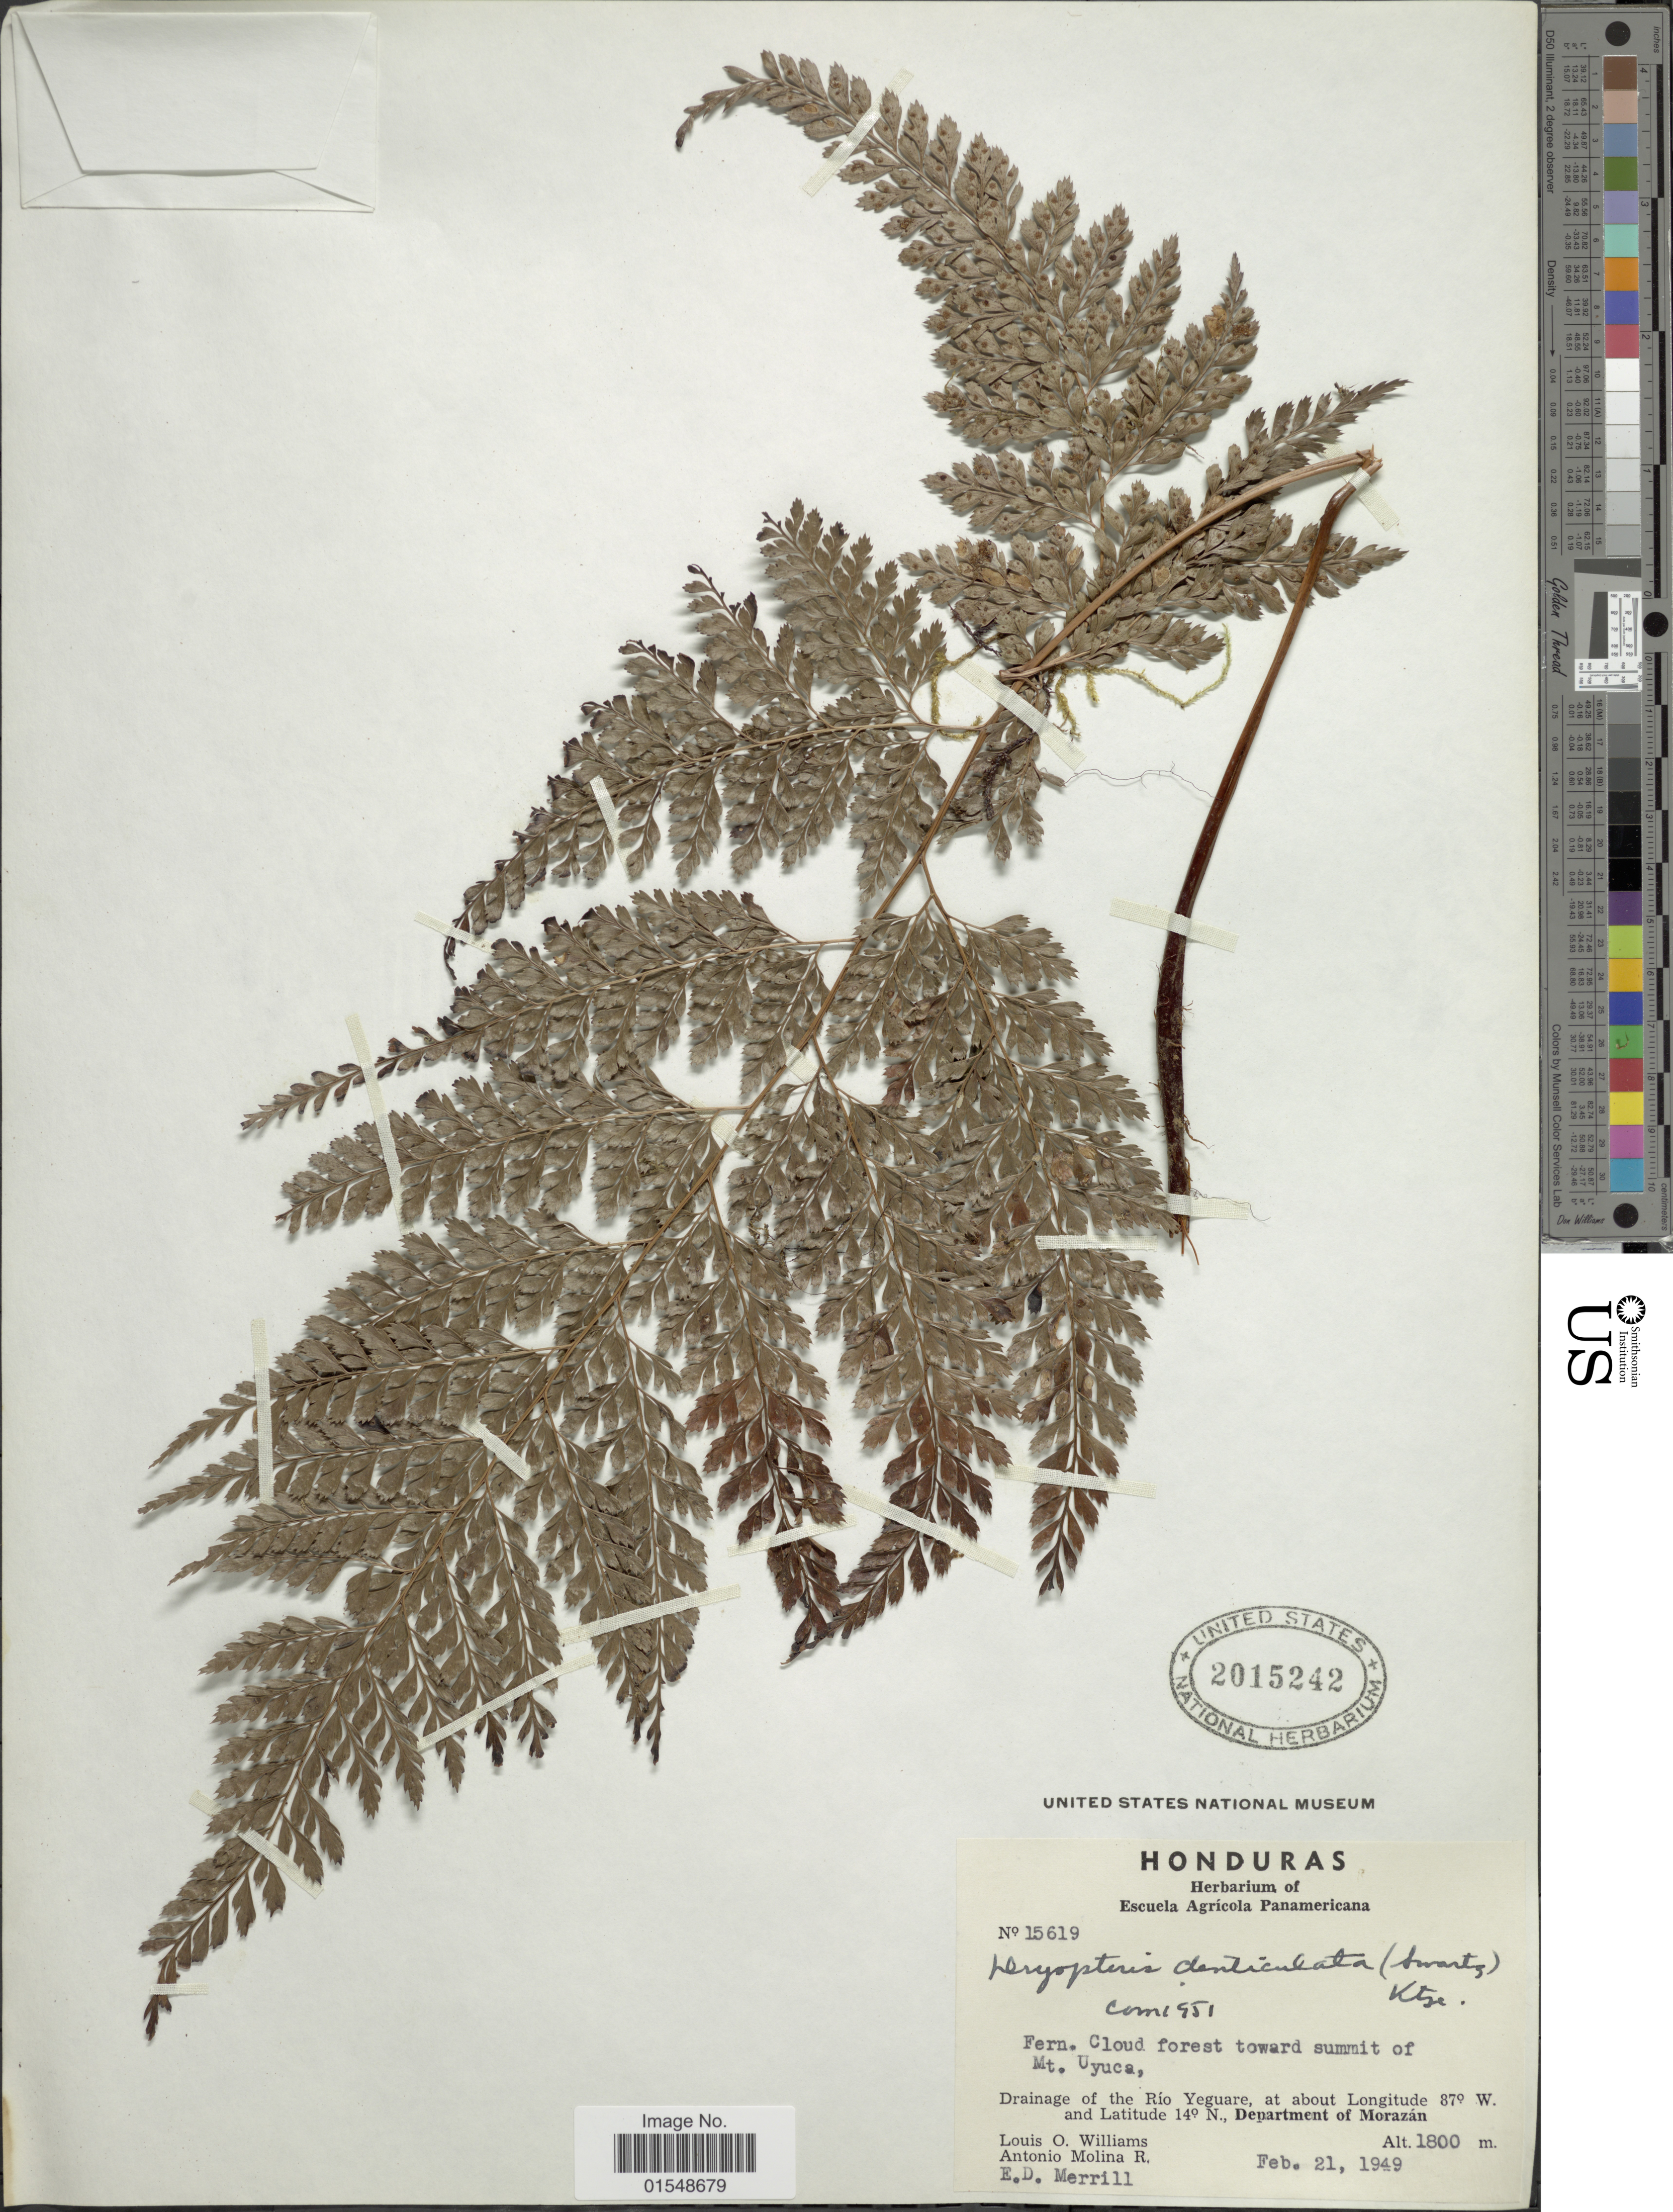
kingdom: Plantae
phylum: Tracheophyta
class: Polypodiopsida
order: Polypodiales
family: Dryopteridaceae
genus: Arachniodes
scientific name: Arachniodes denticulata var. jucunda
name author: (Fée) Lellinger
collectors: L. O. Williams, A. R. Molina & E. D. Merrill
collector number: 15619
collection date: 1949-02-21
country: Honduras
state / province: Fco. Morazán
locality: Morazán, drainage of the Río Yeguare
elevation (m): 1800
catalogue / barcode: US 2015242